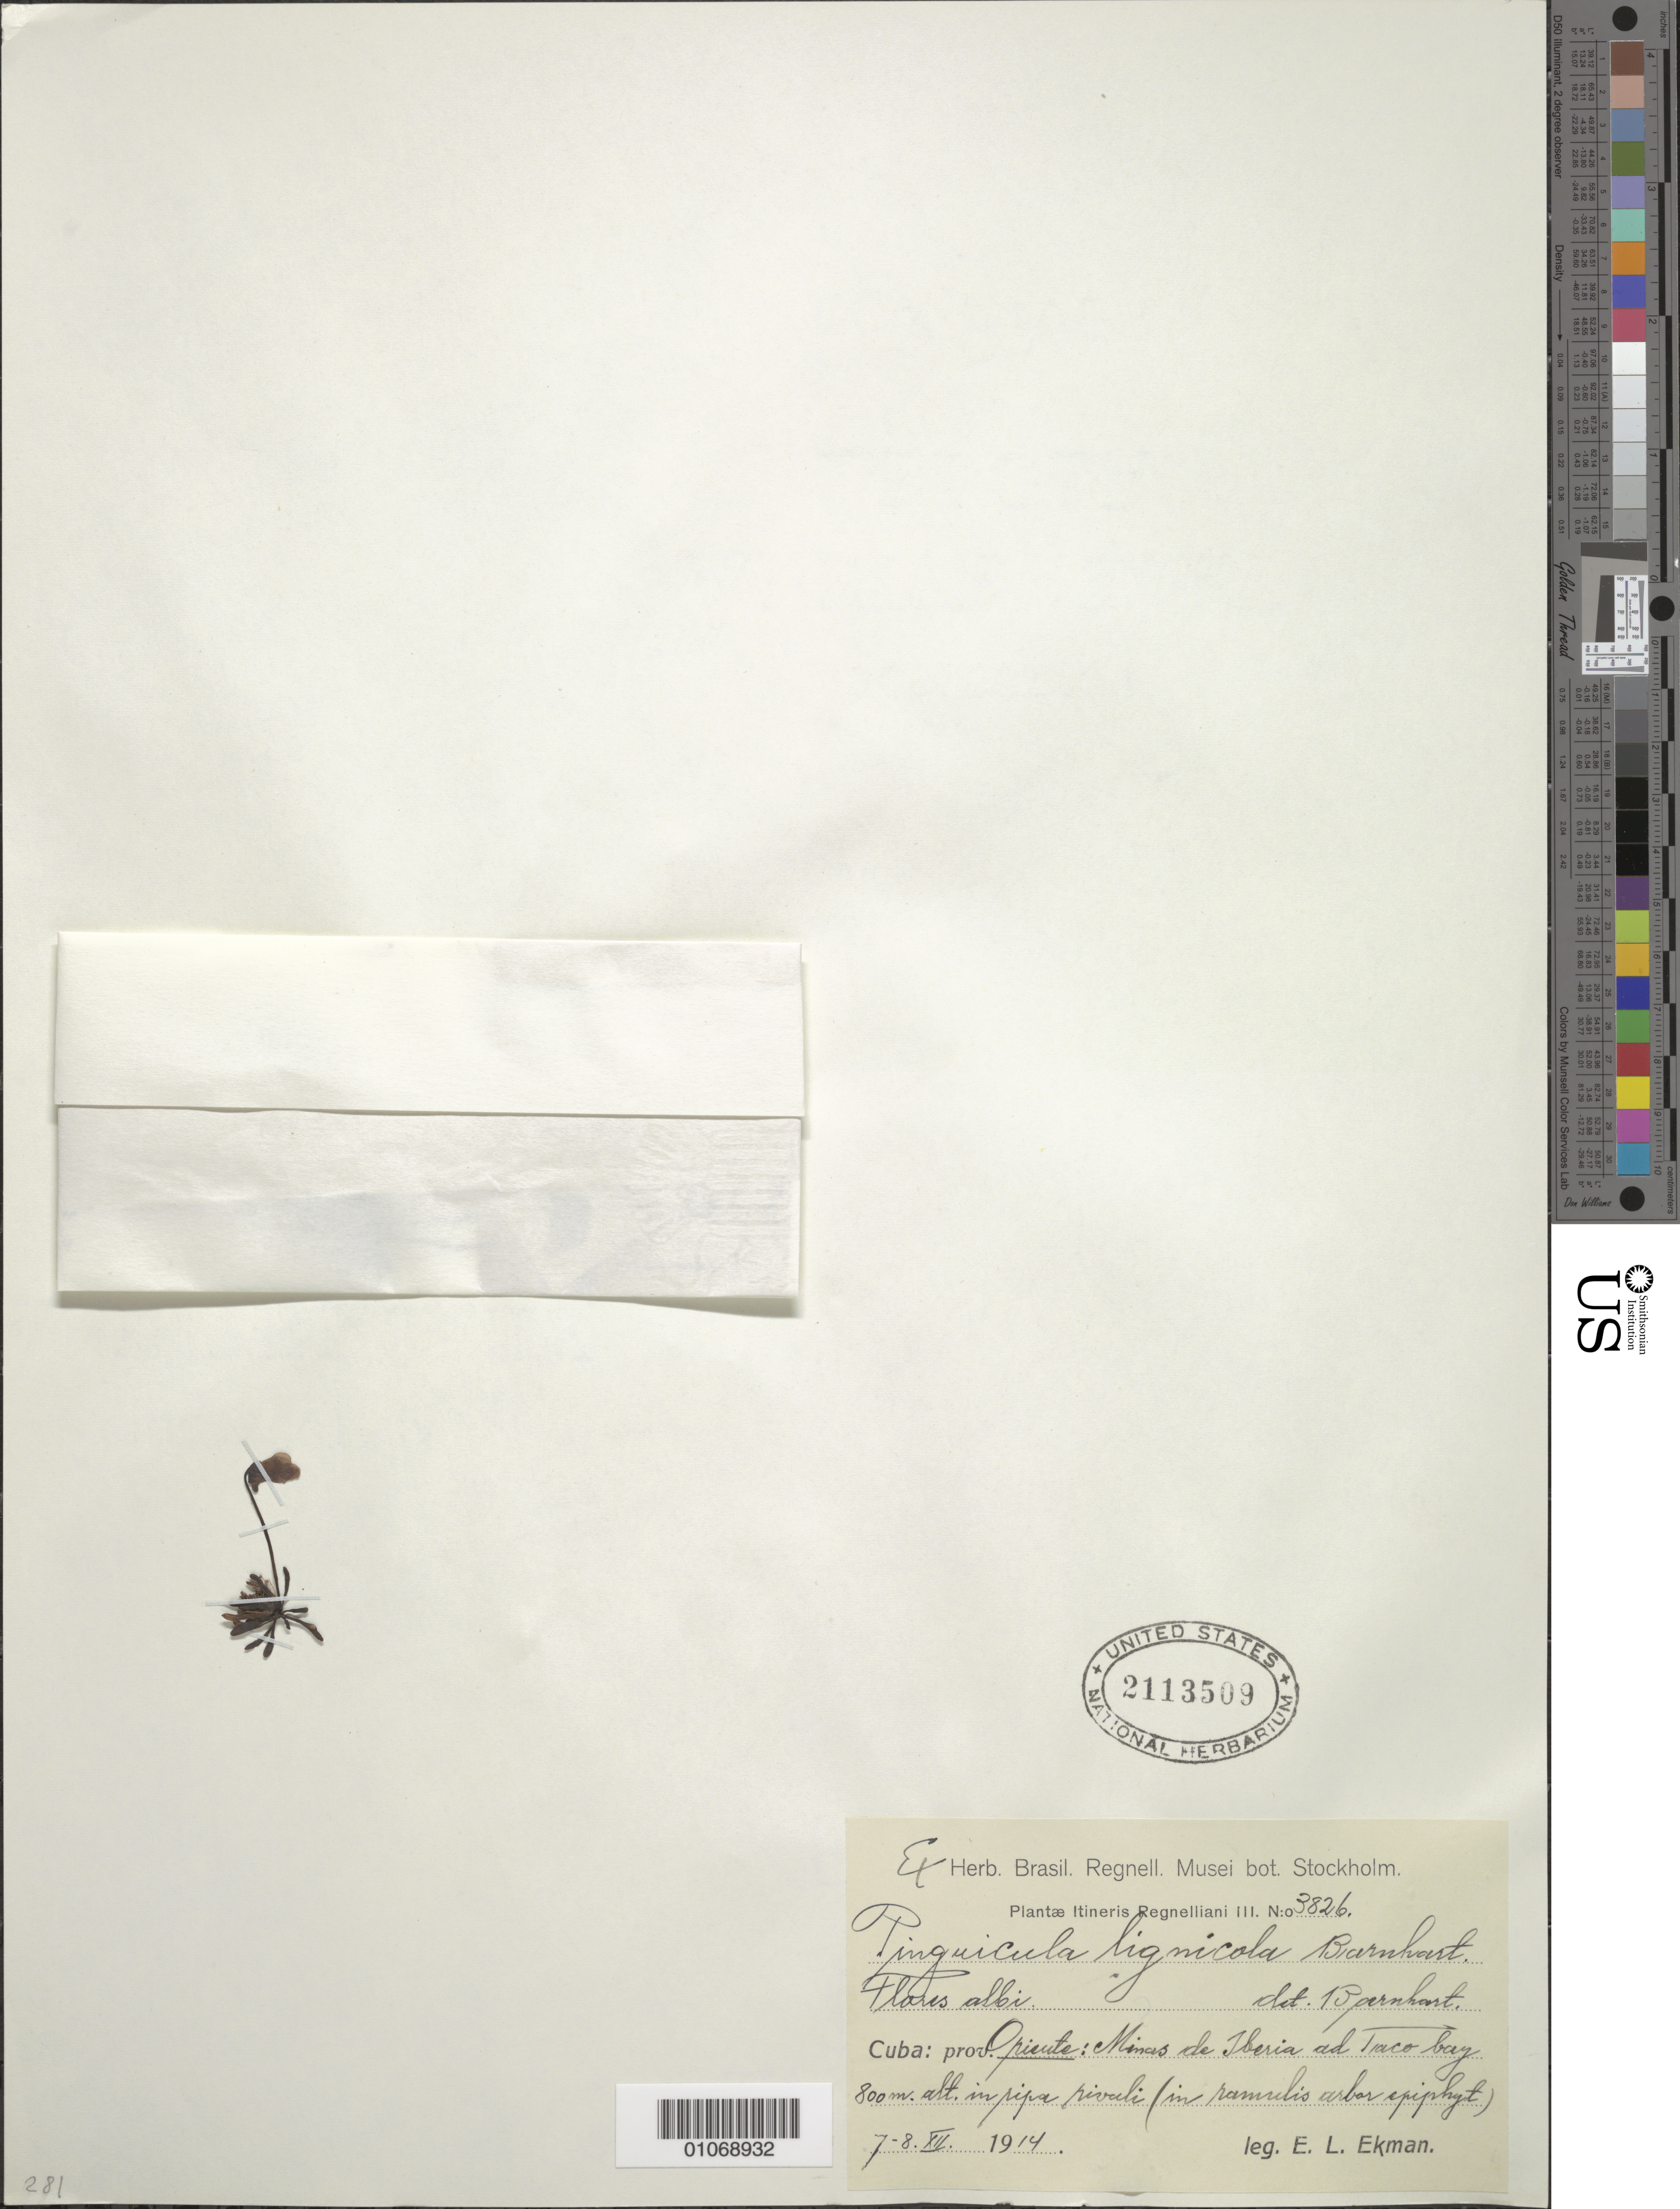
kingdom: Plantae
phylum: Tracheophyta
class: Magnoliopsida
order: Lamiales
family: Lentibulariaceae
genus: Pinguicula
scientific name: Pinguicula lignicola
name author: Barnhart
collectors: E. L. Ekman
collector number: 3826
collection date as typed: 07 Jul 1914 to 08 Jul 1914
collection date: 1914-07-07/1914-07-08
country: Cuba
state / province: Oriente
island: Cuba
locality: Minas de Iberia ad Traco bay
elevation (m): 800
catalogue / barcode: US 2113509